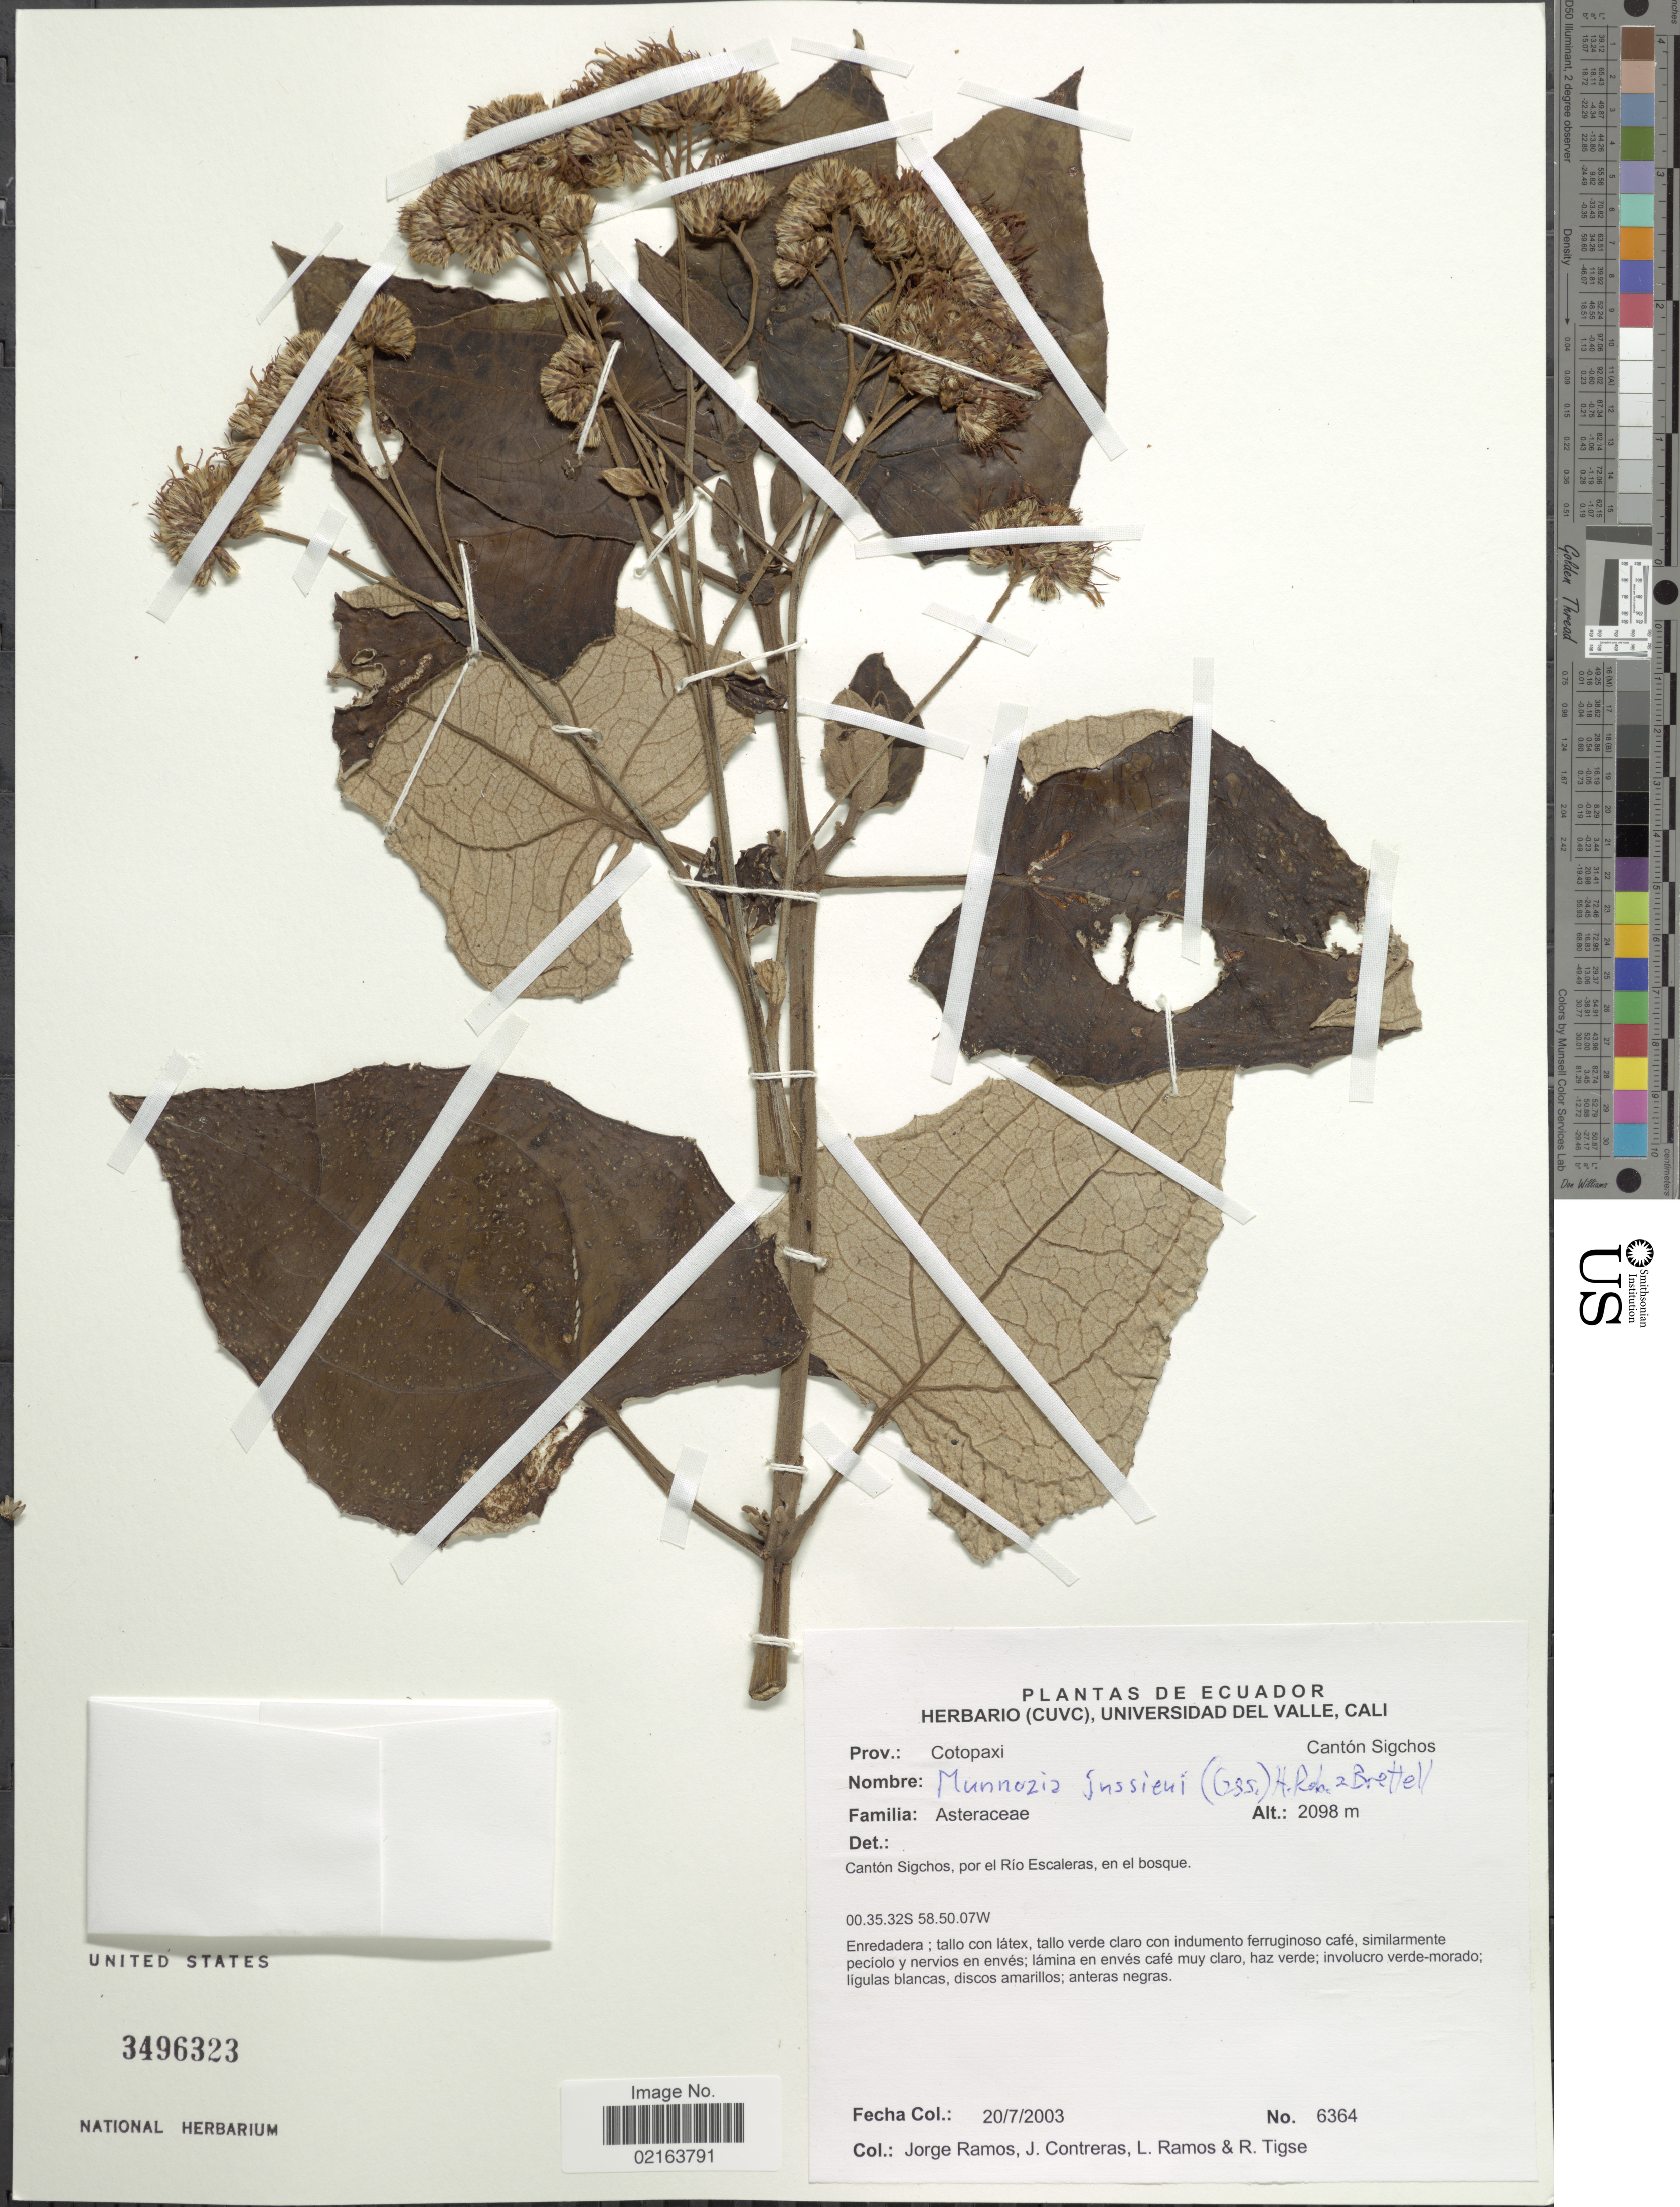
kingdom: Plantae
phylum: Tracheophyta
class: Magnoliopsida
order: Asterales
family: Asteraceae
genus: Munnozia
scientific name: Munnozia jussieui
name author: (Cass.) H. Rob. & Brettell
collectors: J. Ramos, J. Contreras, L. Ramos & R. Tigse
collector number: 636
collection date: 2003-07-20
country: Ecuador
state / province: Cotopaxi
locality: Prov. Cotopaxi, Canton Sigchos, Canton Sigchos, por el Rio Escaleras, en el bosque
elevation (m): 2098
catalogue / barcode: US 3496323